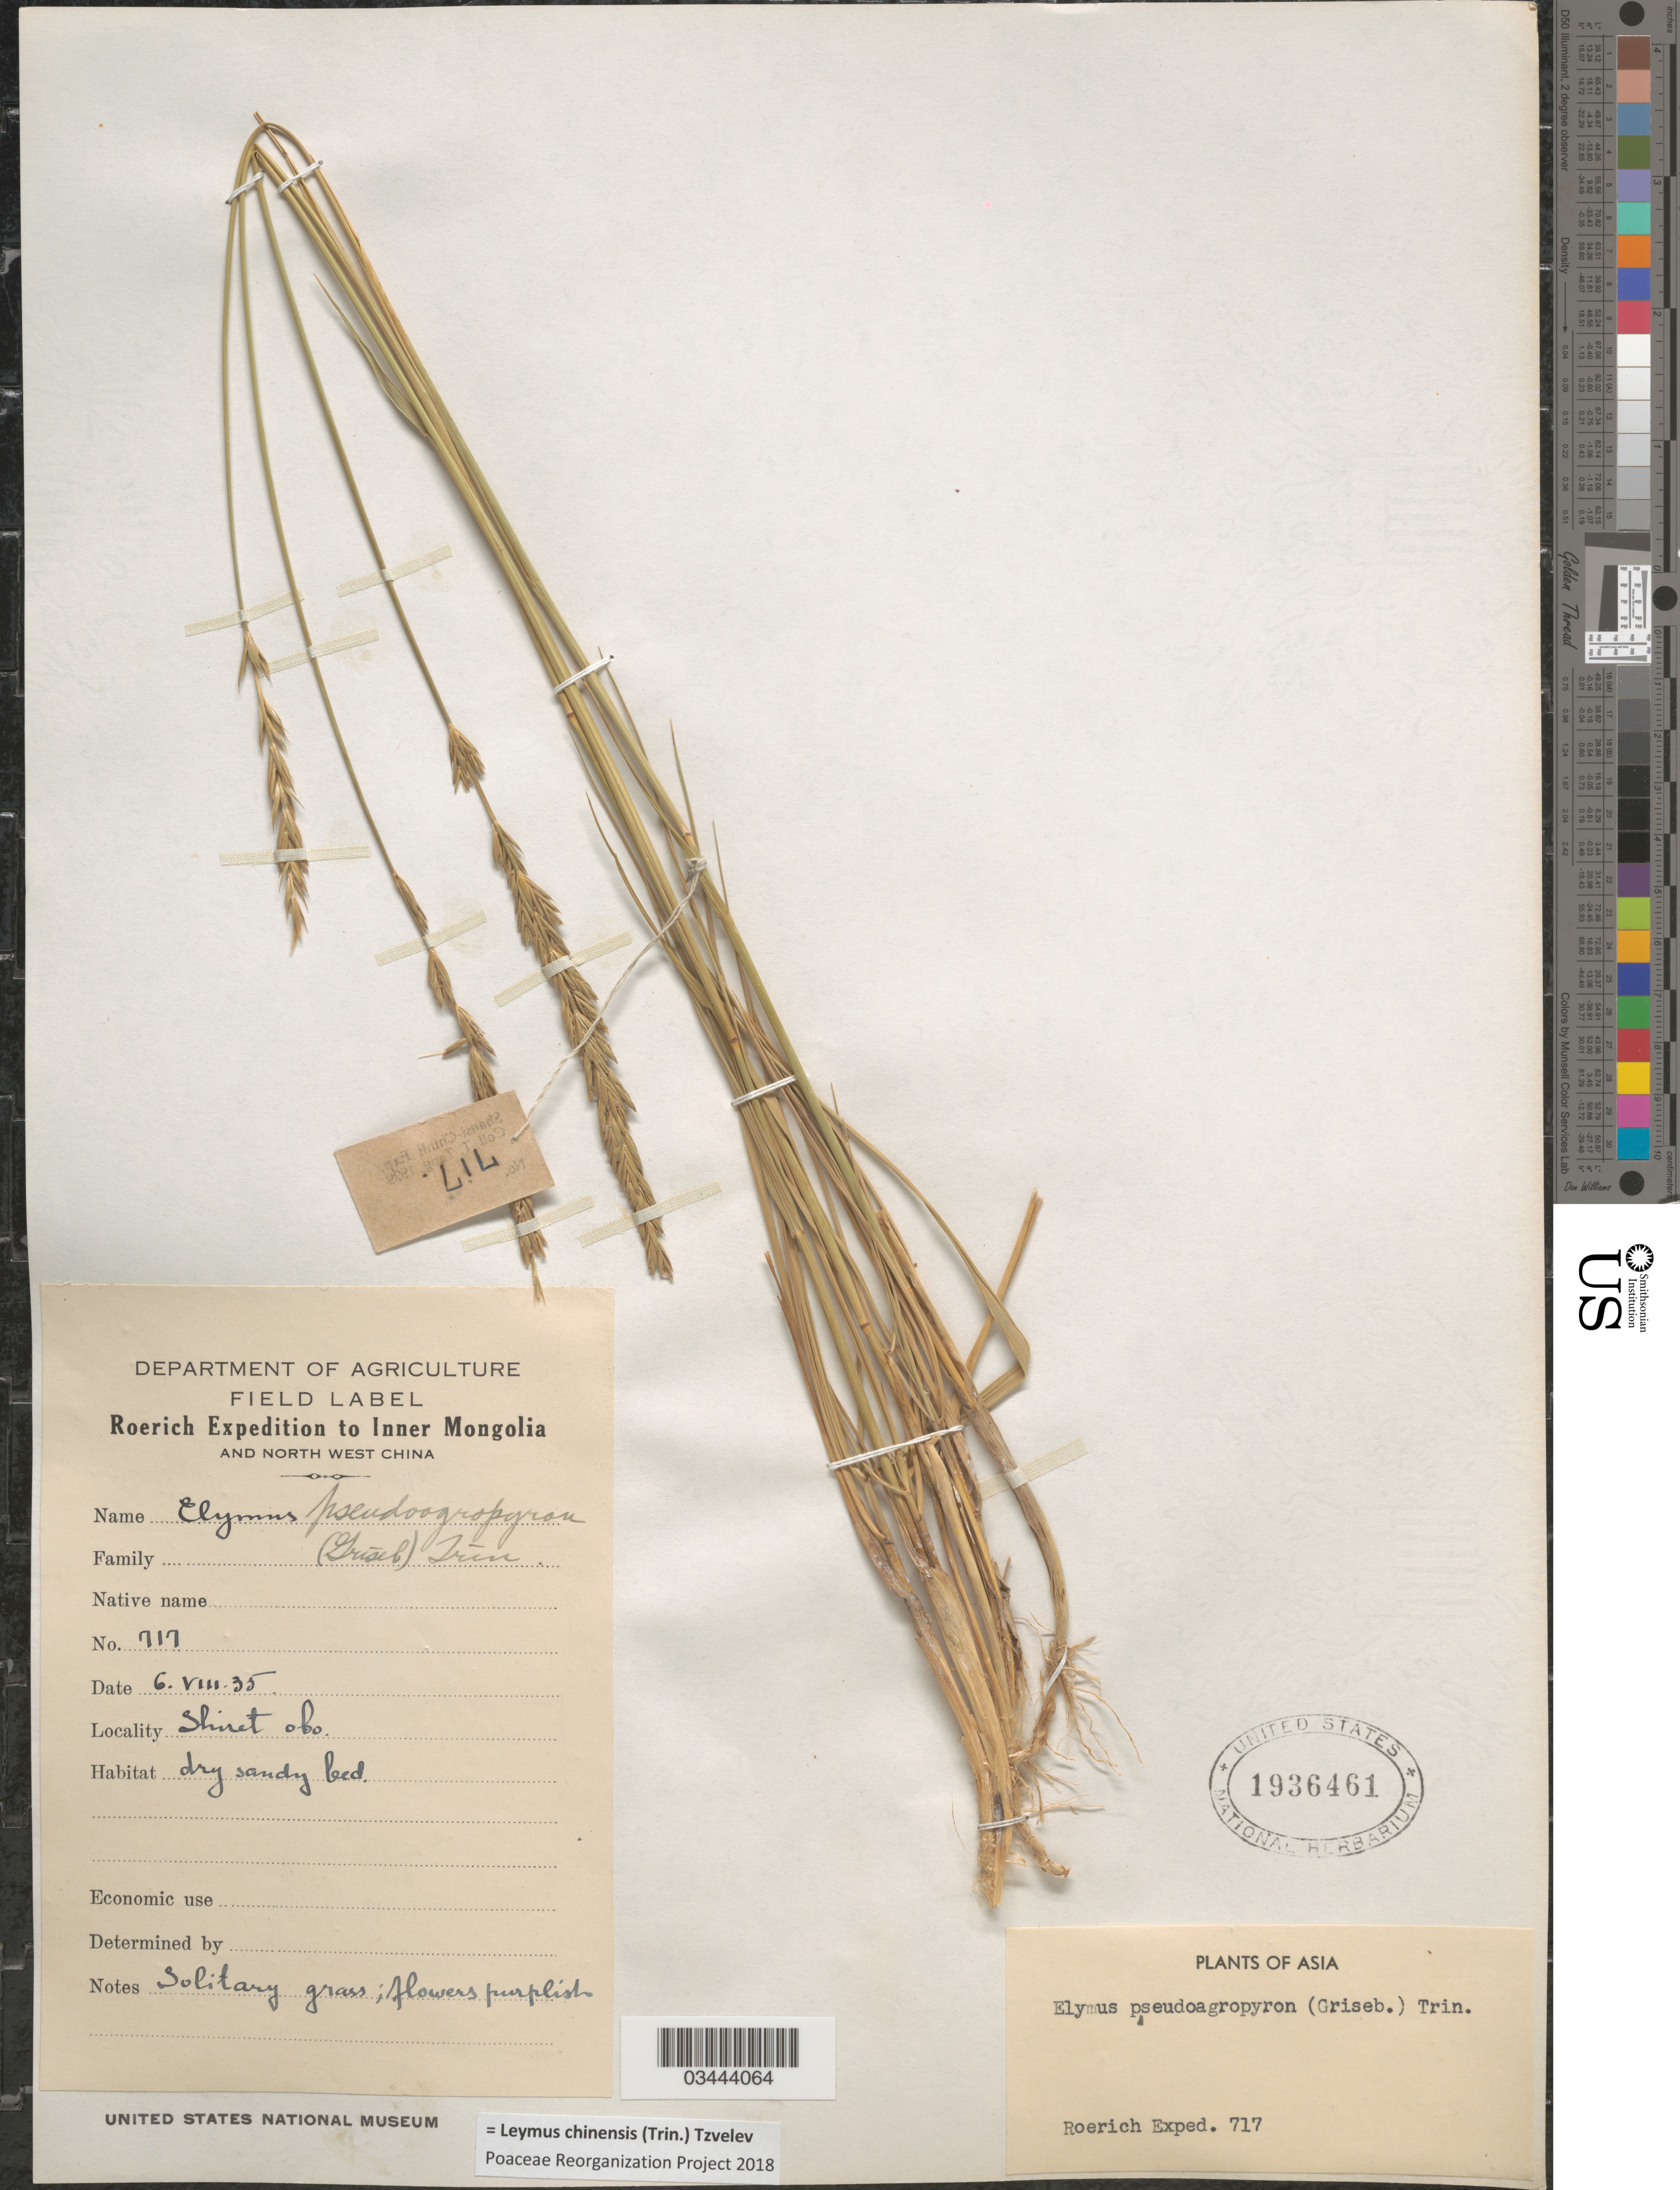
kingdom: Plantae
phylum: Tracheophyta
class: Liliopsida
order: Poales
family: Poaceae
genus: Leymus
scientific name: Leymus chinensis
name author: (Trin.) Tzvelev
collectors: Roerich Expedition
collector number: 717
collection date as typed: Transcribed d/m/y: 6/8/35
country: China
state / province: Nei Monggol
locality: To Inner Mongolia and North West China. Shiret Obo [interpreted]. Dry sandy bed. Shansi-Chihli Exp. [unsure placement]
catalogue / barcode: US 1936461